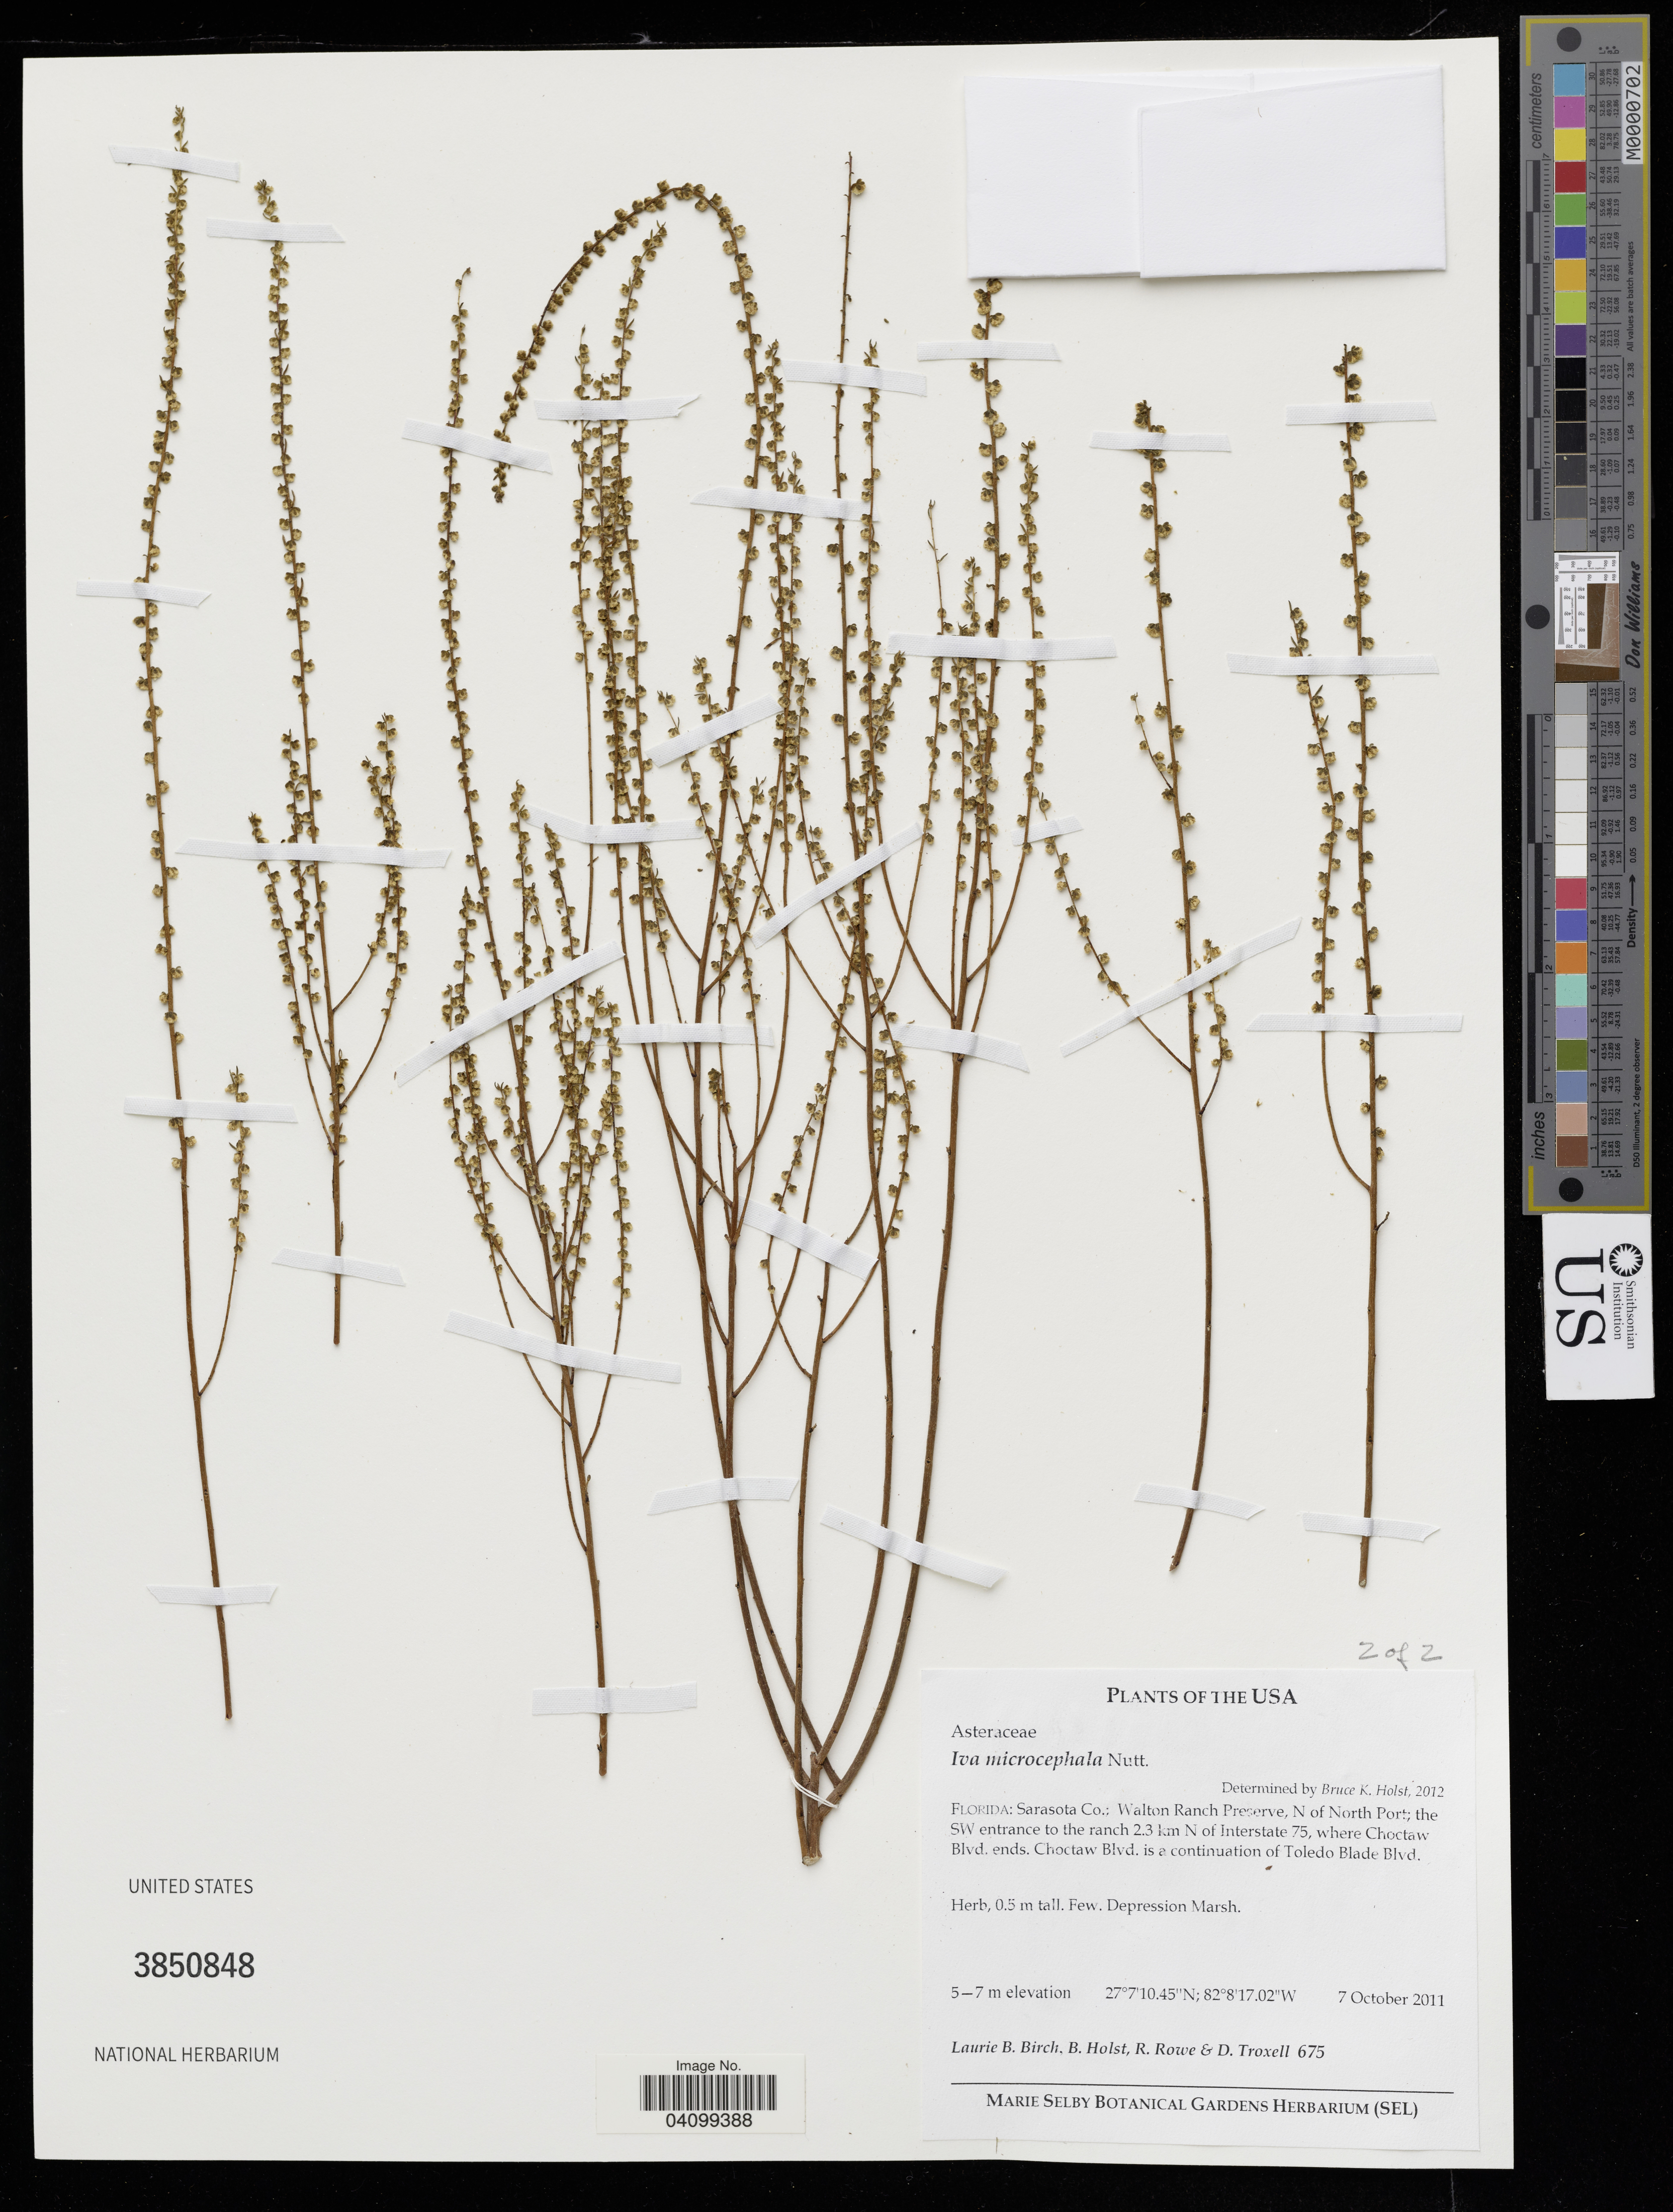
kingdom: Plantae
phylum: Tracheophyta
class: Magnoliopsida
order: Asterales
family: Asteraceae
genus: Iva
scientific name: Iva microcephala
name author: Nutt.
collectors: L. Birch, B. Holst & D. Troxell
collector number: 675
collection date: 2011-10-07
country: United States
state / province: Florida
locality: Sarasota Co.; Walton Ranch Preserve, N of North Port; the SW entrance to the ranch 2.3 km N of Interstate 75, where Choctaw Blvd. ends. Choctaw Blvd. is a continuation of Toledo Blade Blvd.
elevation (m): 5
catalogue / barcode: US 3850848